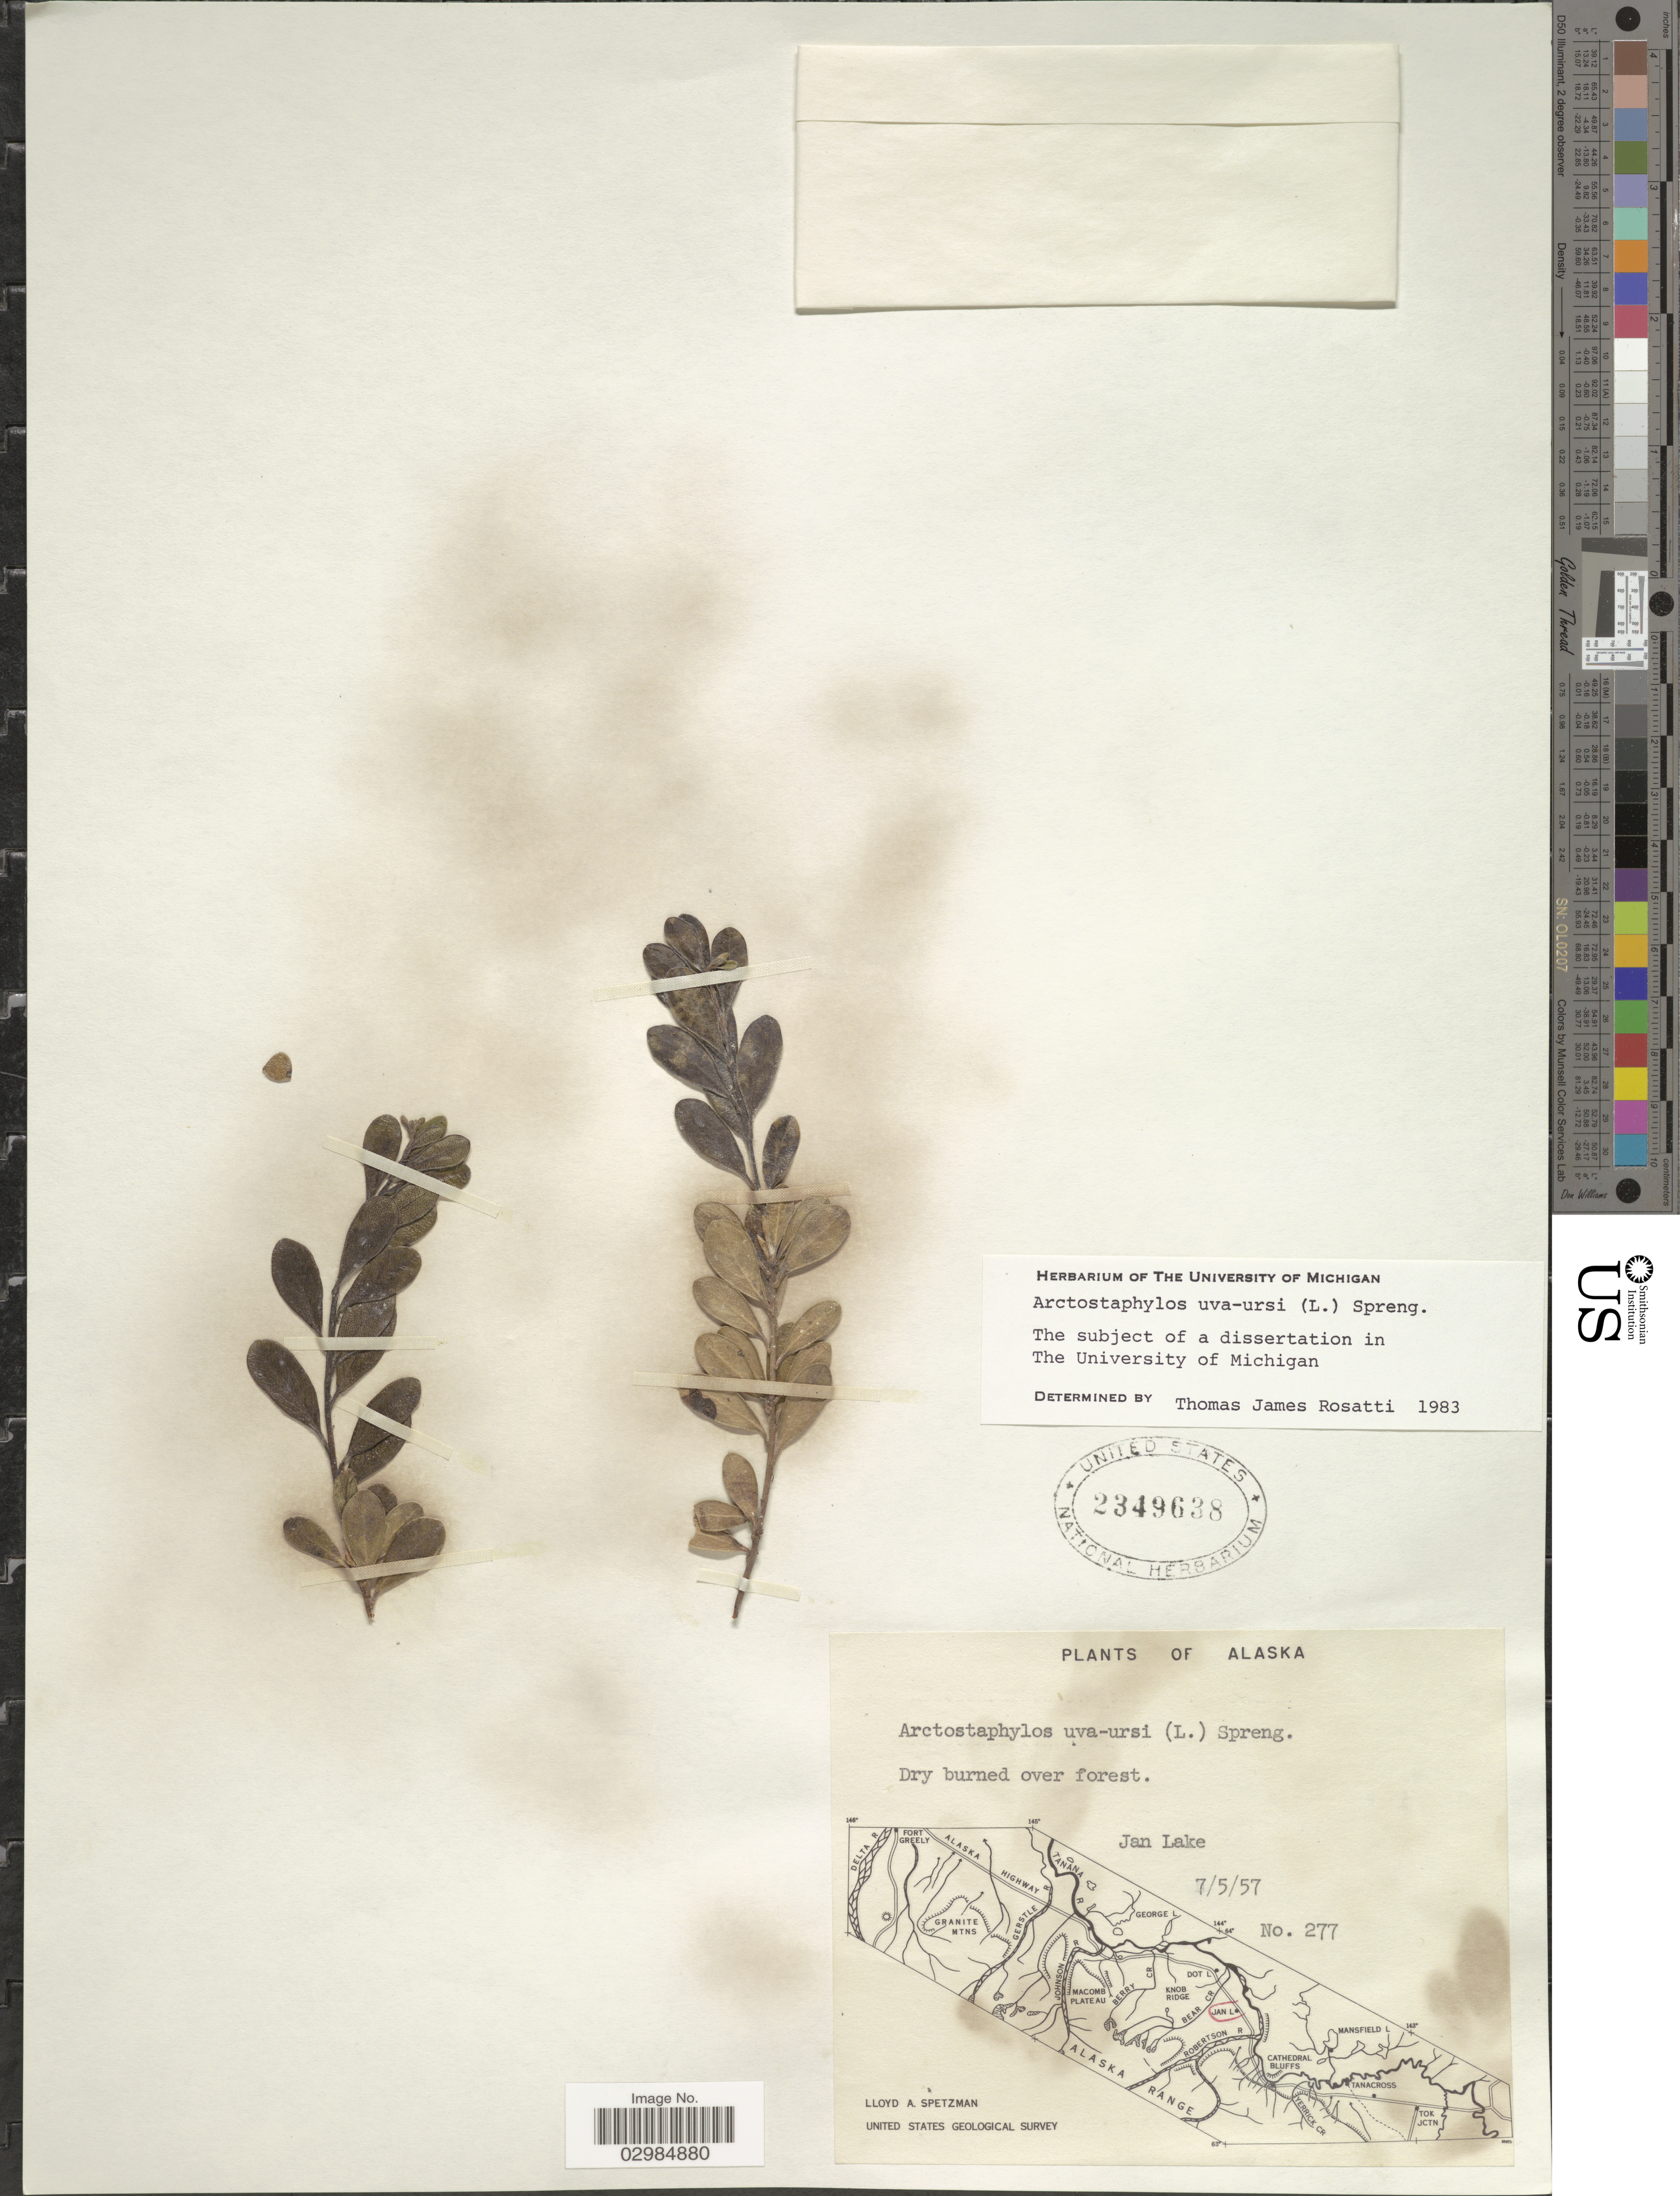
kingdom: Plantae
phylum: Tracheophyta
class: Magnoliopsida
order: Ericales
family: Ericaceae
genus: Arctostaphylos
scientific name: Arctostaphylos uva-ursi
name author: (L.) Spreng.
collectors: L. Spetzman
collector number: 277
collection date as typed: Transcribed d/m/y: 7/5/57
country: United States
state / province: Alaska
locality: Jan Lake.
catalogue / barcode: US 2349638